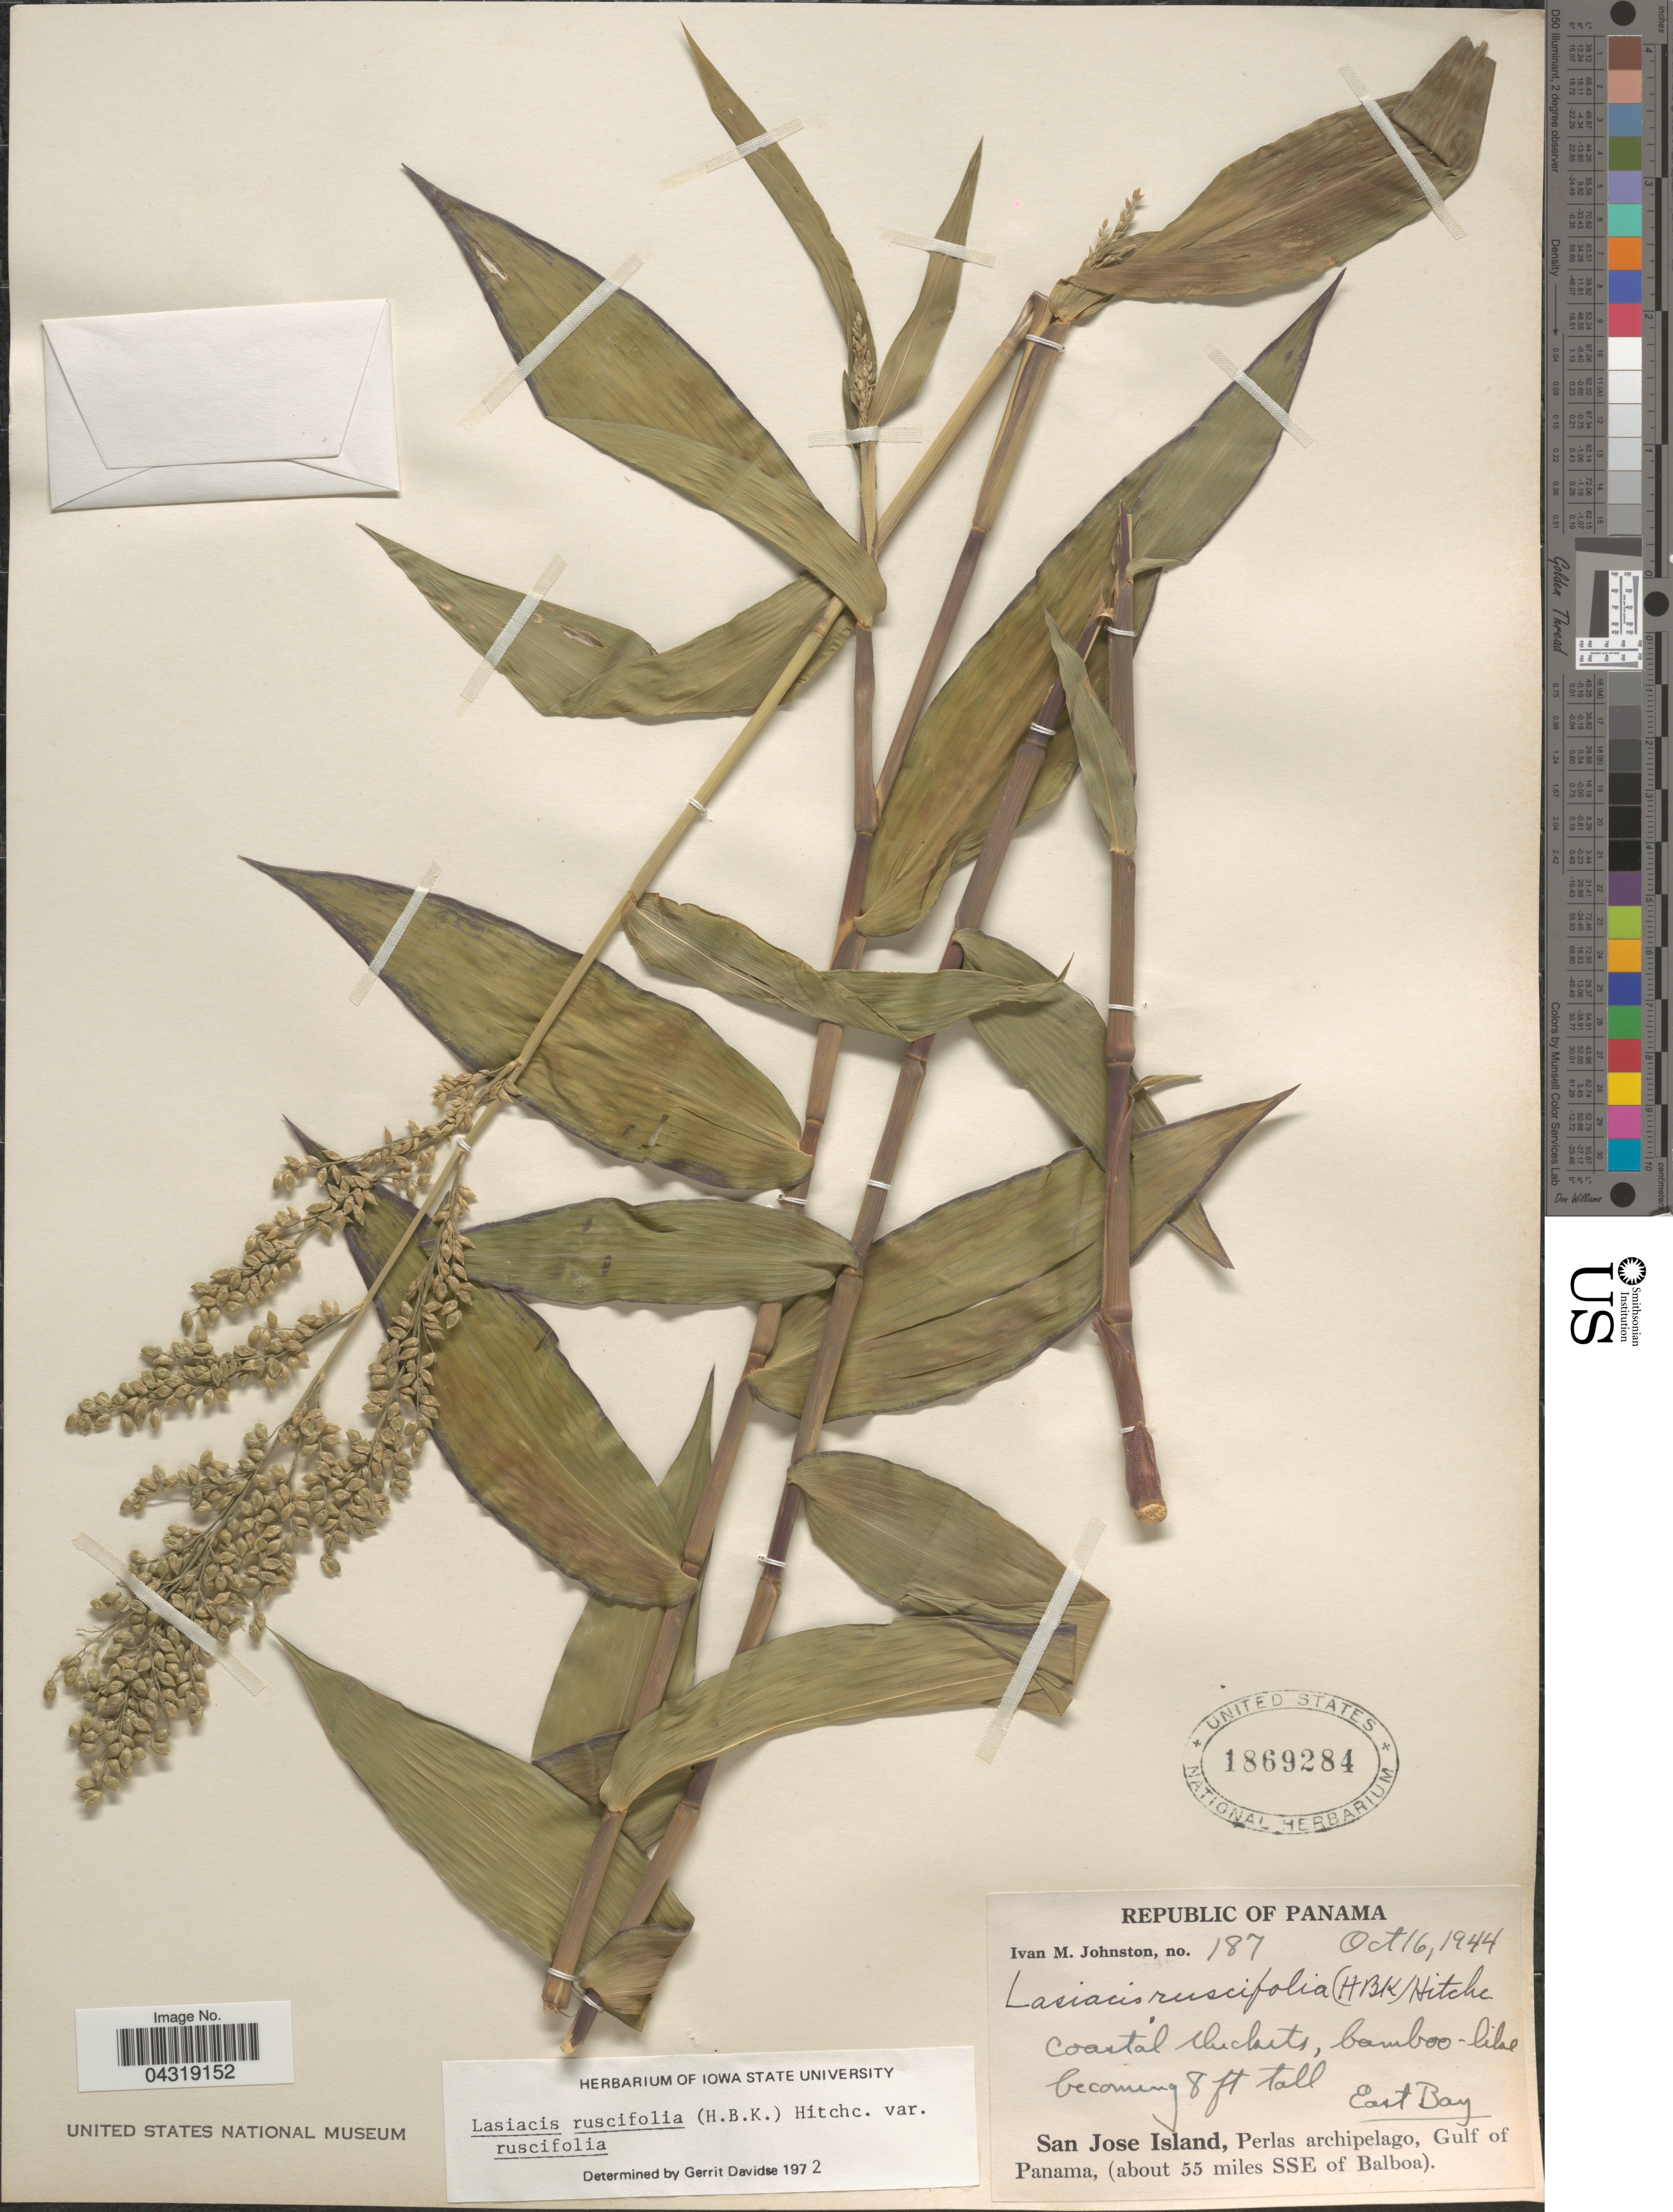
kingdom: Plantae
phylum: Tracheophyta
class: Liliopsida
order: Poales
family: Poaceae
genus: Lasiacis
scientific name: Lasiacis ruscifolia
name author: (Kunth) Hitchc.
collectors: I.M. Johnston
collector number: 187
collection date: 1944-10-16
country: Panama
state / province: Panamá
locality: Republic of Panama. East Bay. San Jose Island, Perlas archipelago, Gulf of Panama, (about 55 miles SSE of Balboa).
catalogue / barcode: US 1869284